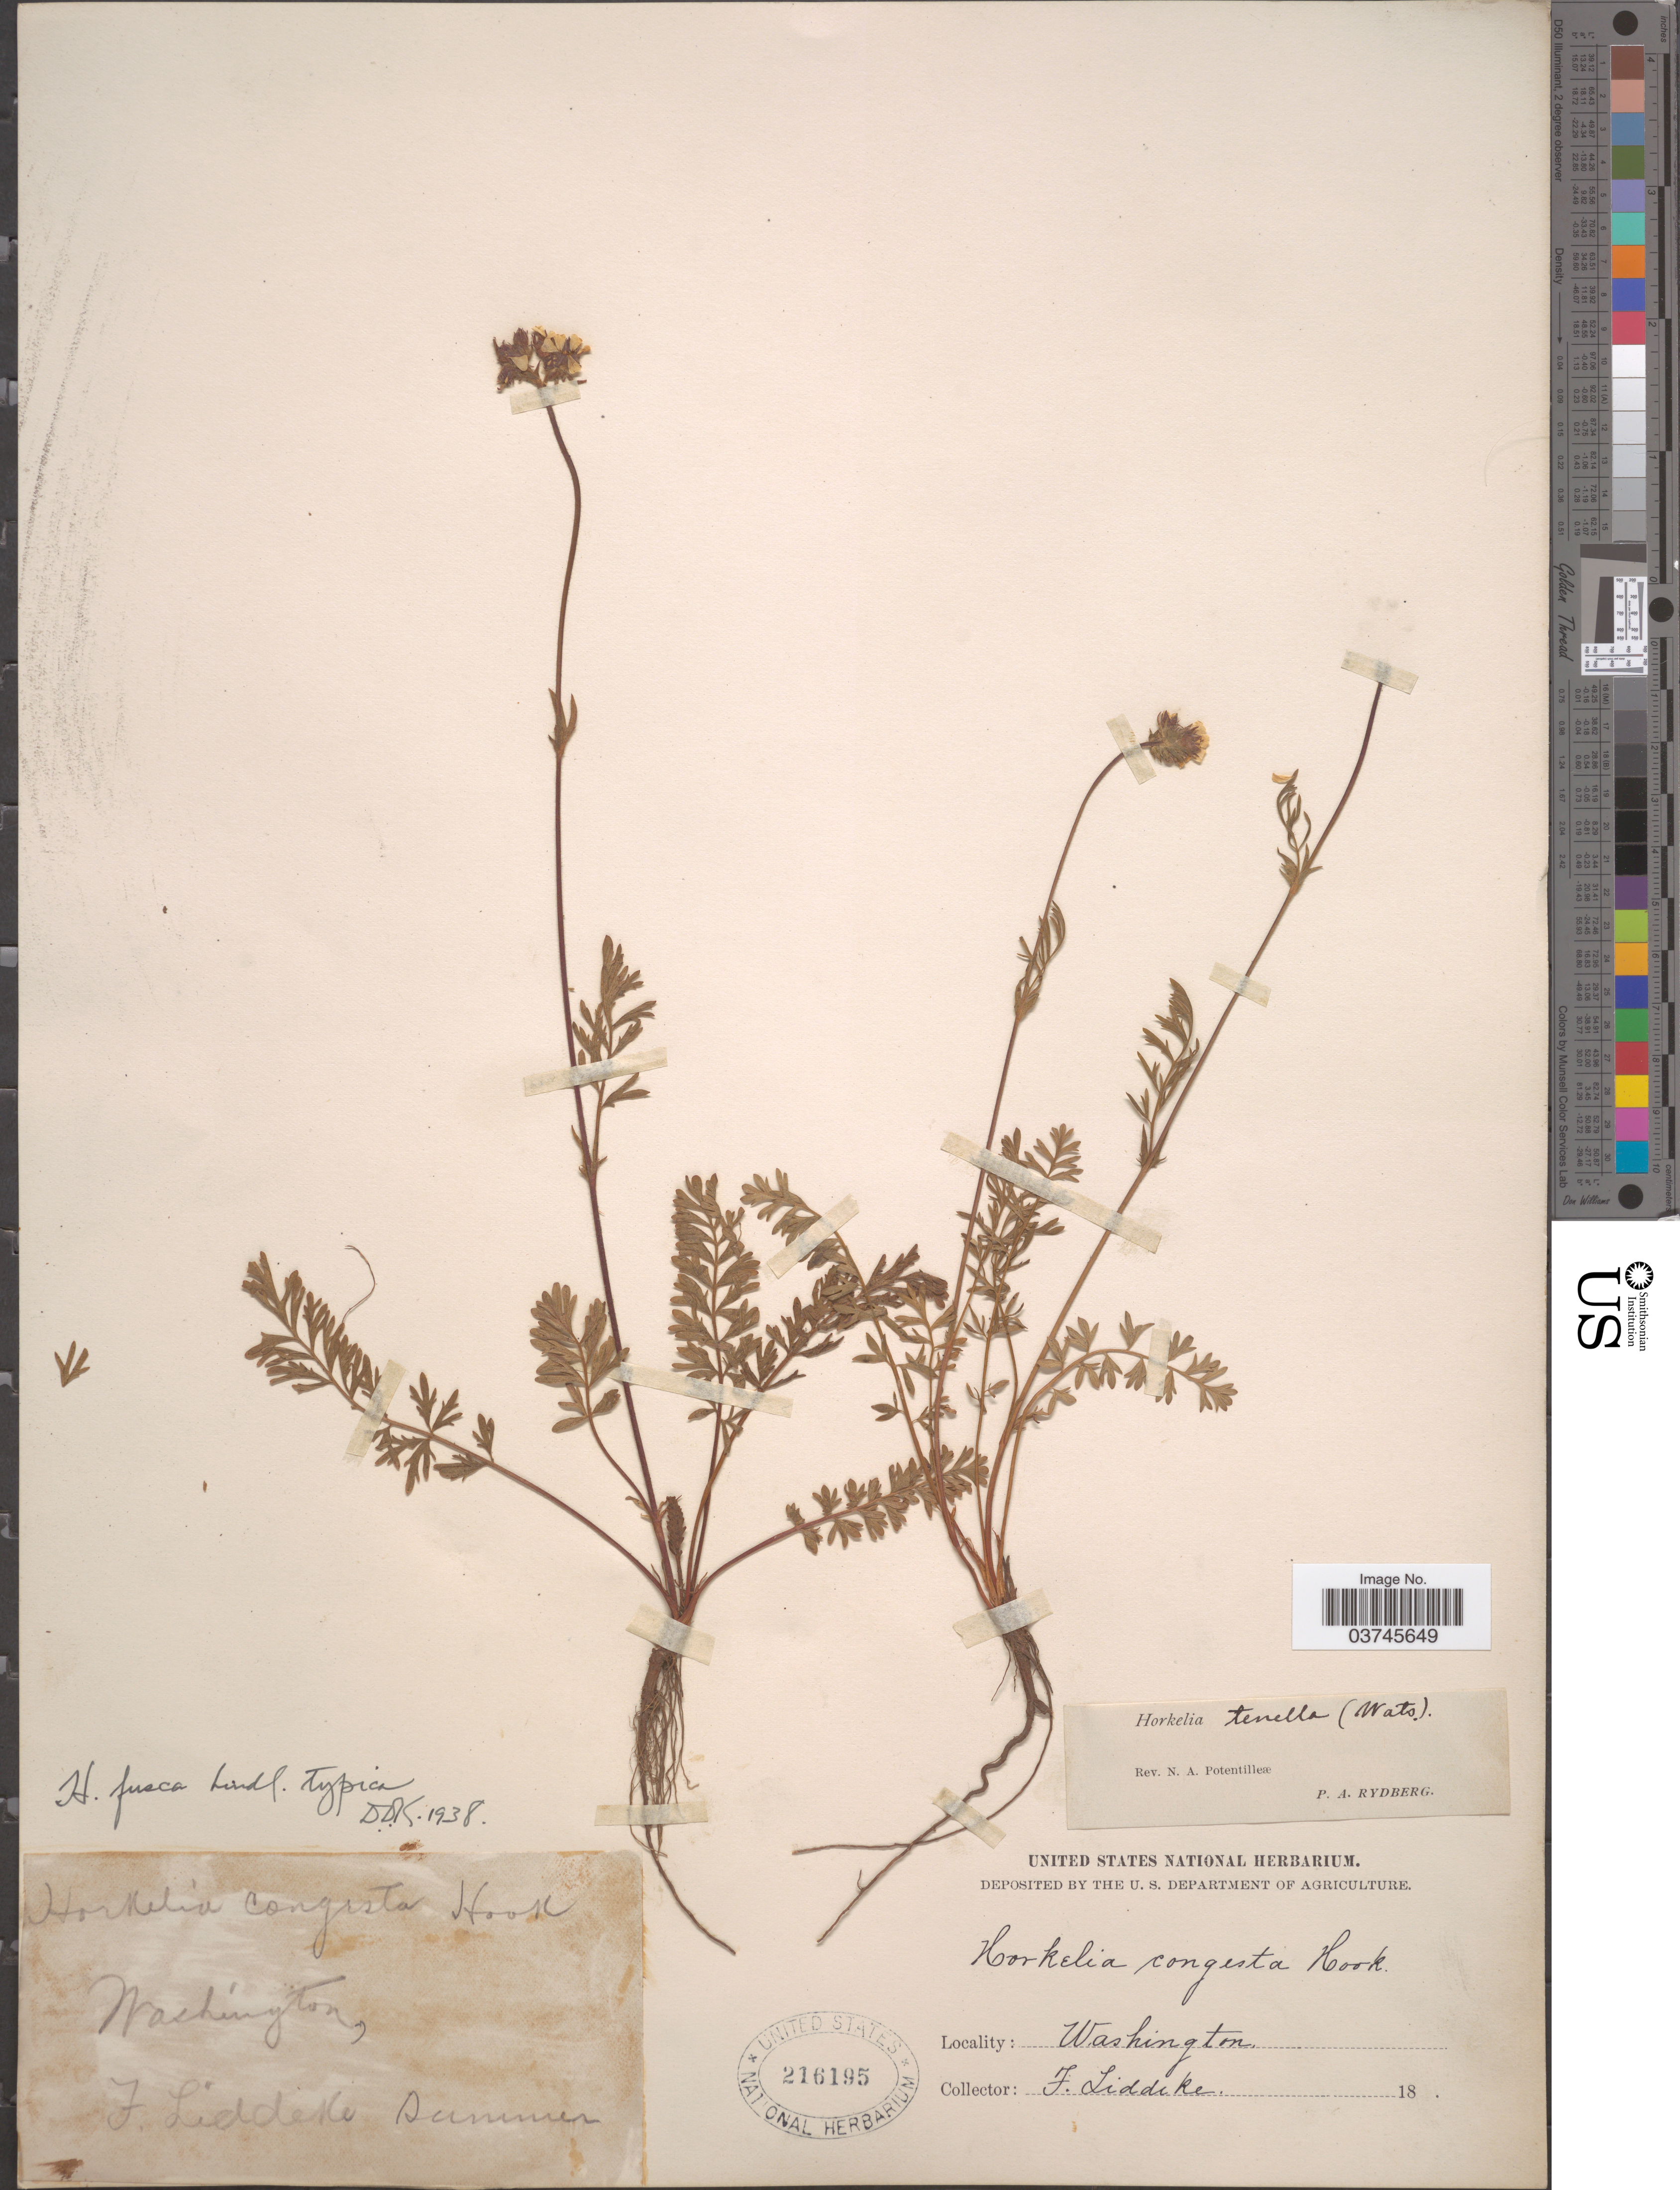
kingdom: Plantae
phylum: Tracheophyta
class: Magnoliopsida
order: Rosales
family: Rosaceae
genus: Potentilla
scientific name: Potentilla douglasii var. douglasii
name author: Greene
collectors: F. Liddeke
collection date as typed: Summer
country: United States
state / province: Washington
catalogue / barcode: US 216195